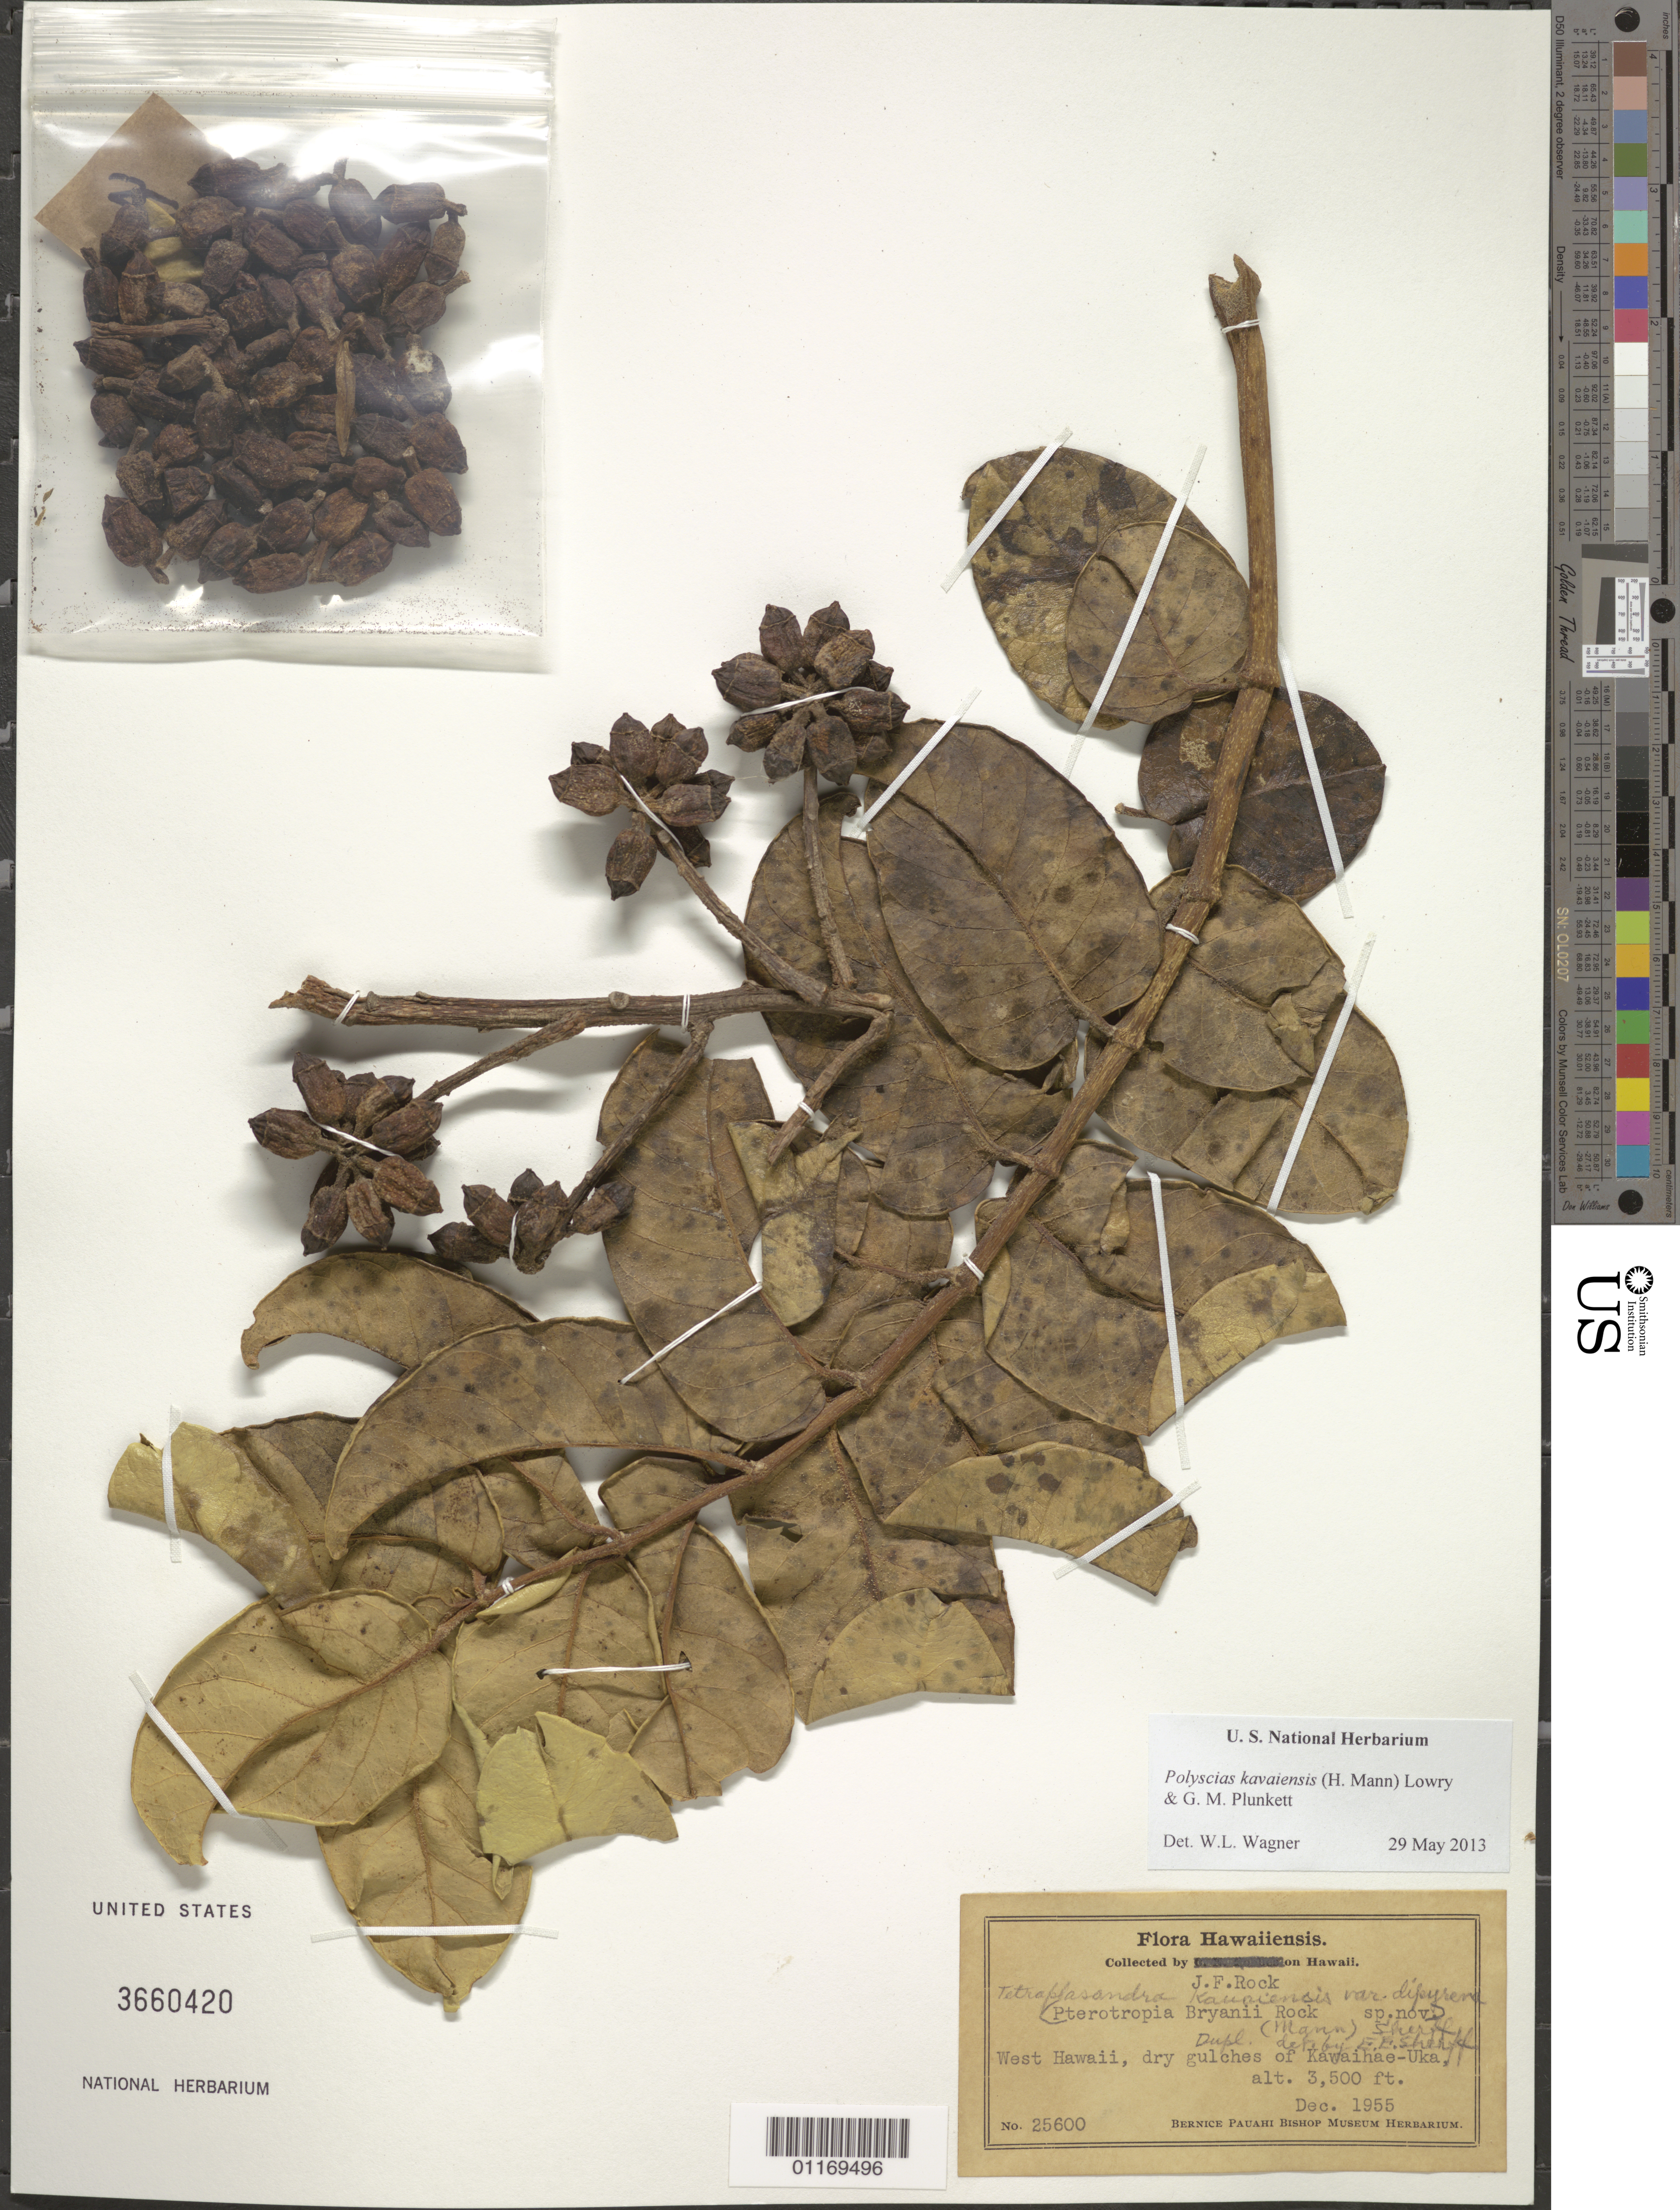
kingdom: Plantae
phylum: Tracheophyta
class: Magnoliopsida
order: Apiales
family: Araliaceae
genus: Polyscias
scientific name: Polyscias kavaiensis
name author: (H. Mann) Lowry & G. M. Plunkett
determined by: Wagner, W. L., (BOT), Smithsonian Institution - National Museum of Natural History (UNITED STATES)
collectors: J. F. Rock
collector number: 25600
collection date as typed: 0 Dec 1955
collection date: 1955-12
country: United States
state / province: Hawaii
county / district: Hawaii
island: Hawaii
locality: West Hawai'i, Kawaihae-Uka.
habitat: Dry gulch.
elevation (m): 1067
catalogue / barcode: US 3660420